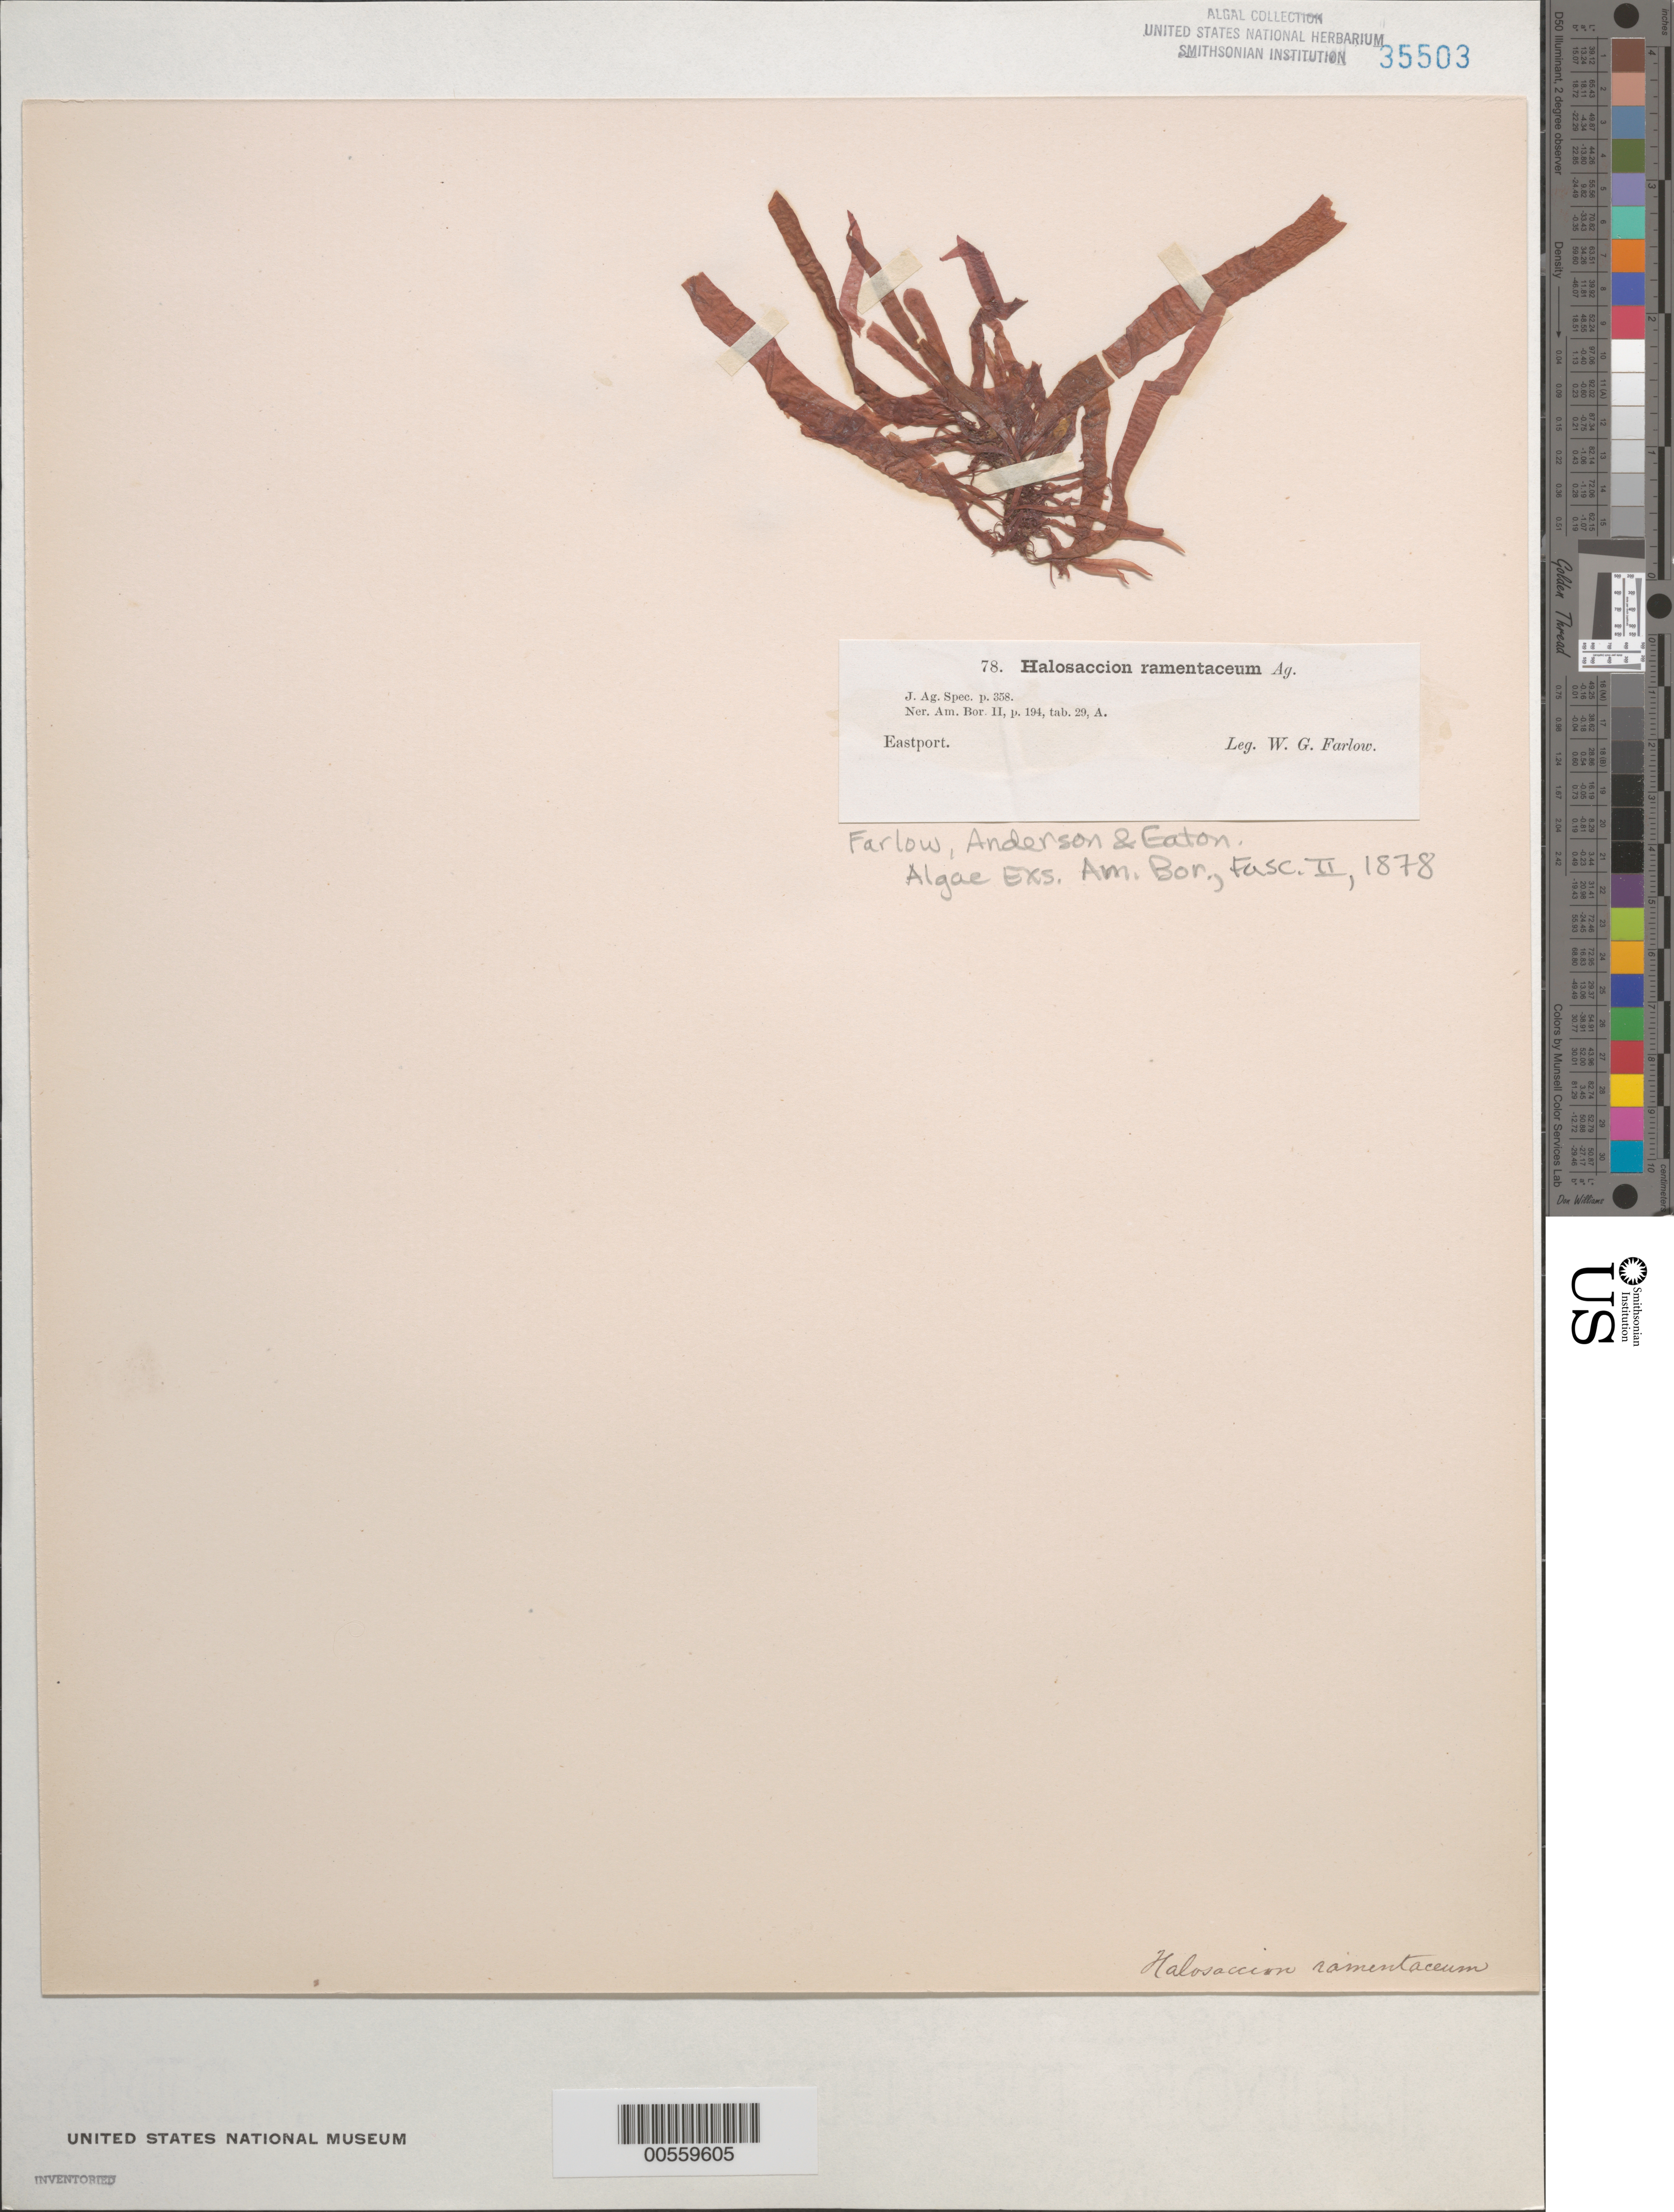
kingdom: Plantae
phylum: Rhodophyta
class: Florideophyceae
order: Palmariales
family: Palmariaceae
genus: Devaleraea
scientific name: Devaleraea ramentacea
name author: (L.) Guiry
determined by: Algae name updating Project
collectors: W. G. Farlow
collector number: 78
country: United States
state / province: Maine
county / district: Washington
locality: Eastport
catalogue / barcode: US 35503